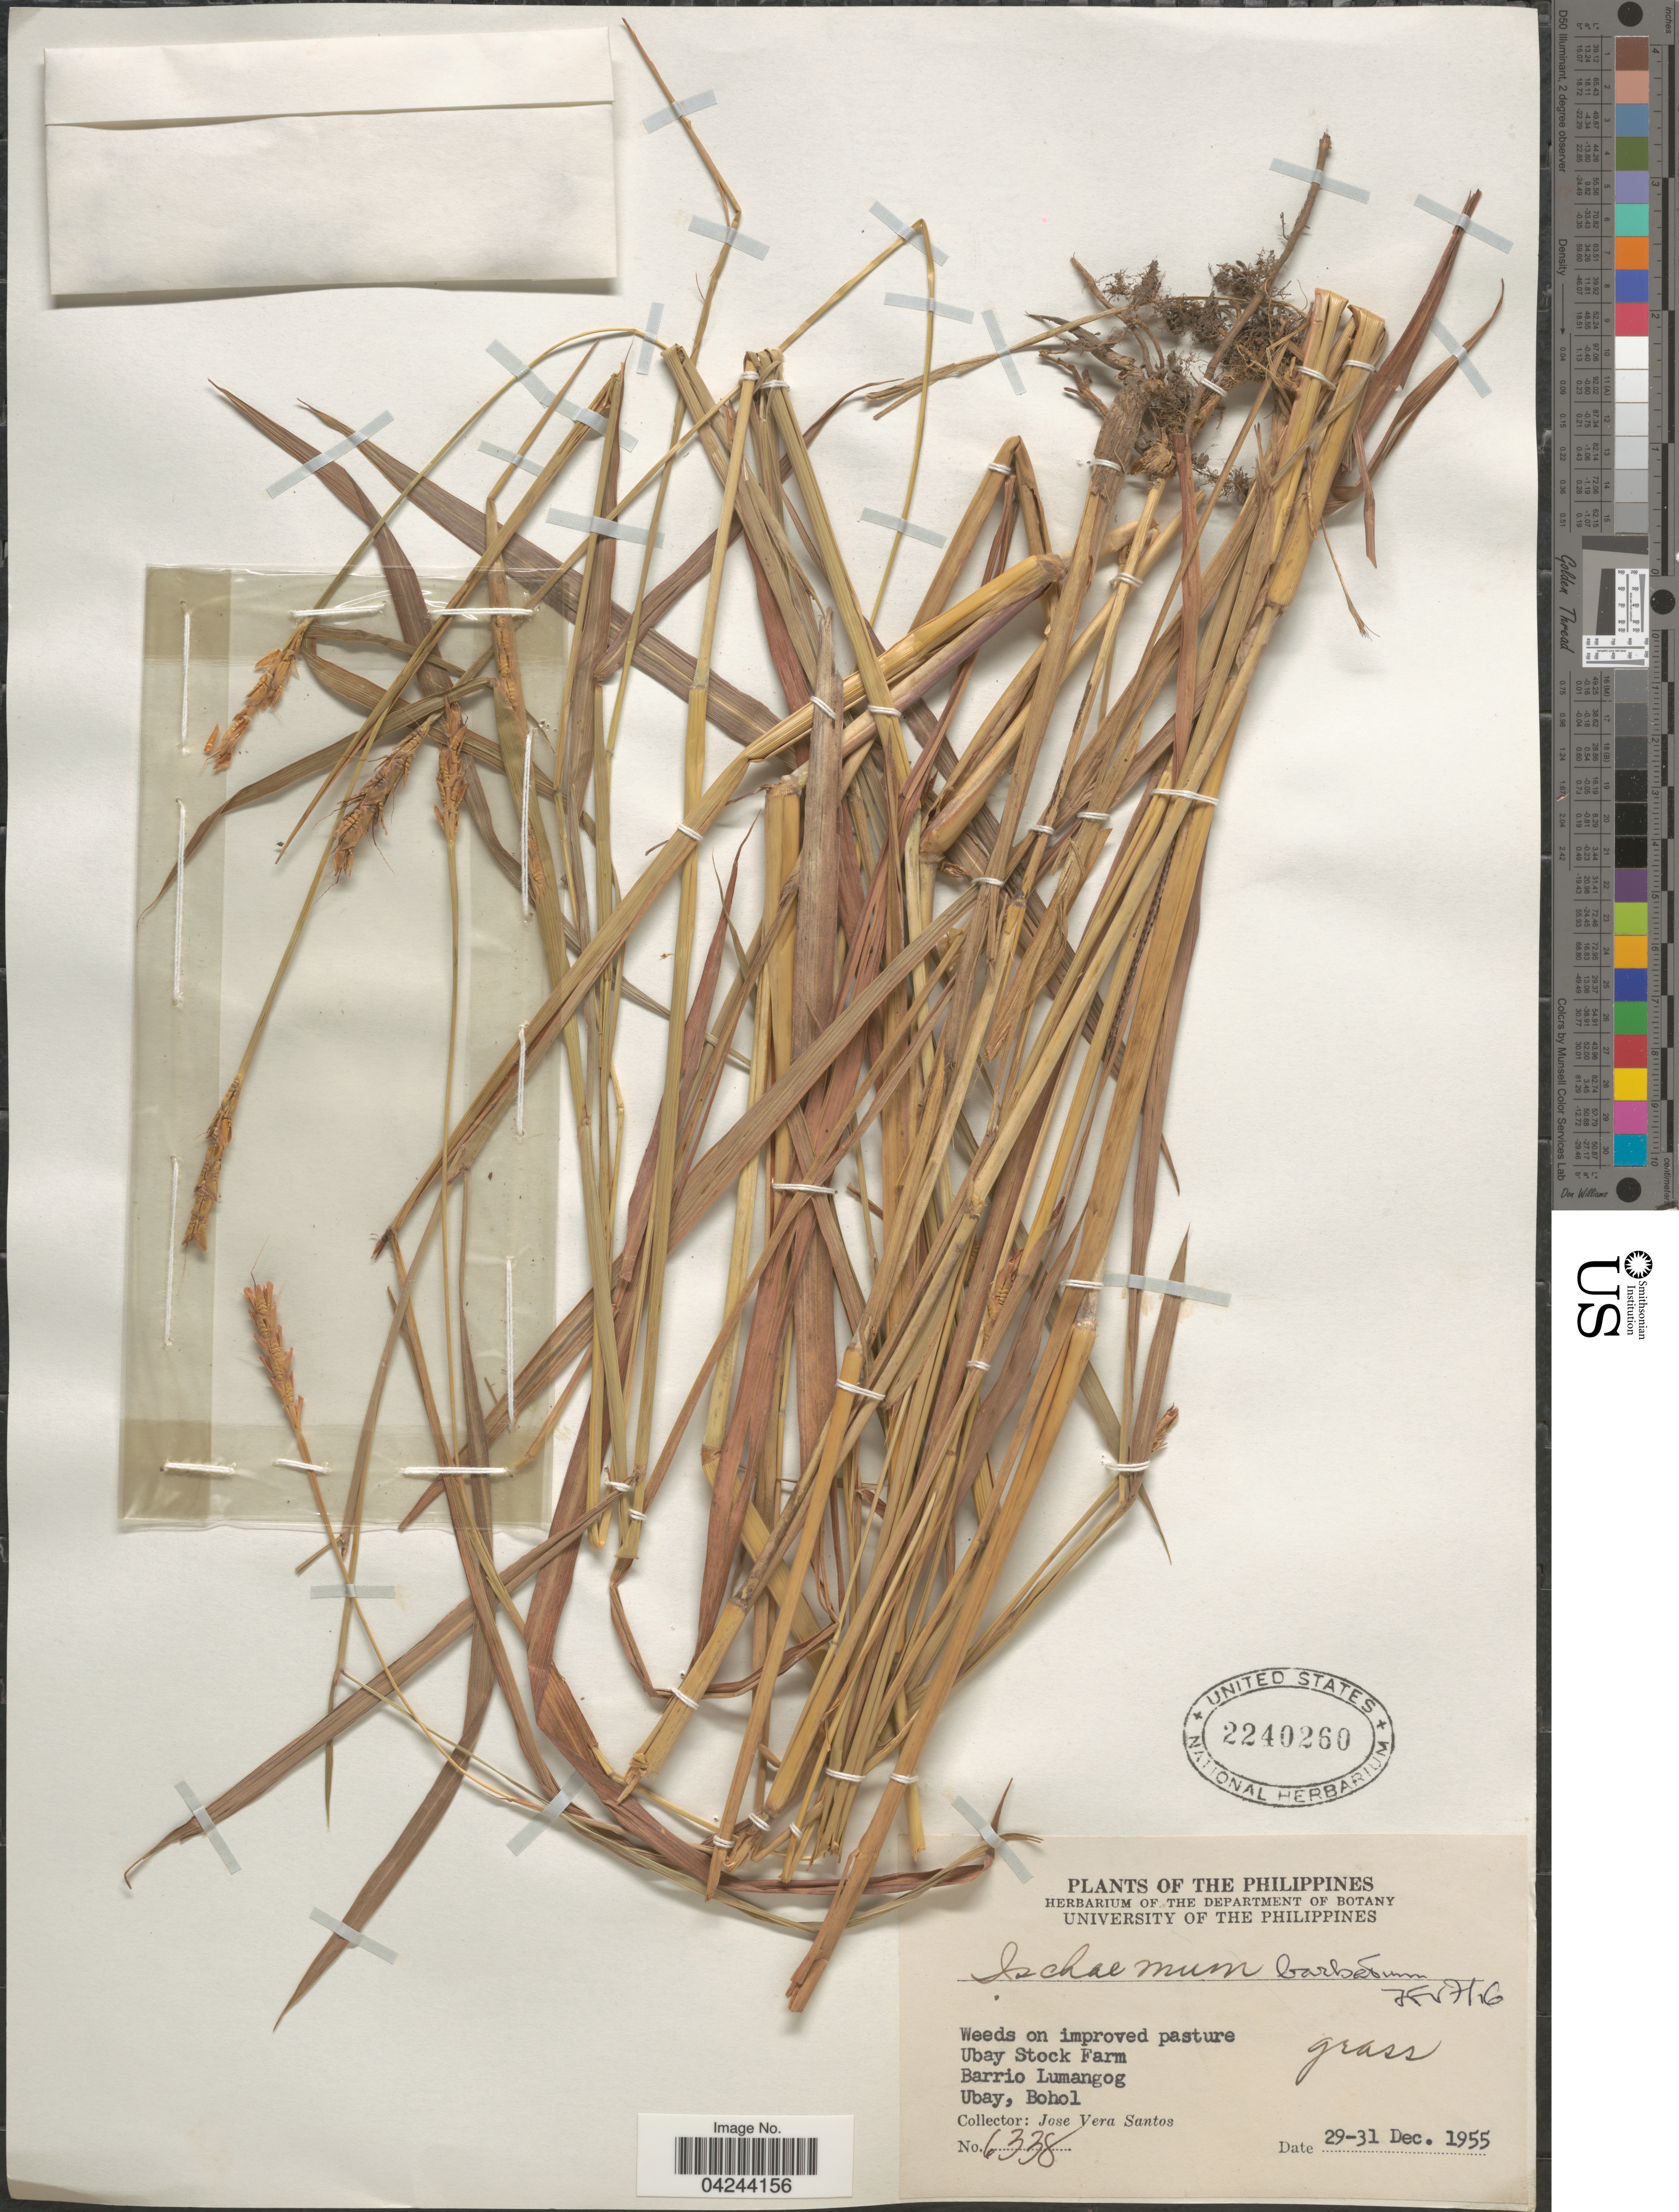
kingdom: Plantae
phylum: Tracheophyta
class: Liliopsida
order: Poales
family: Poaceae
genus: Ischaemum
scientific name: Ischaemum barbatum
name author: Blume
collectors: J. Vera Santos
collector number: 6338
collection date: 1955-12-29/1955-12-31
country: Philippines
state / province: Central Visayas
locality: Ubay Stock Farm. Barrio Lumangog. Ubay, Bohol.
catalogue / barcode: US 2240260